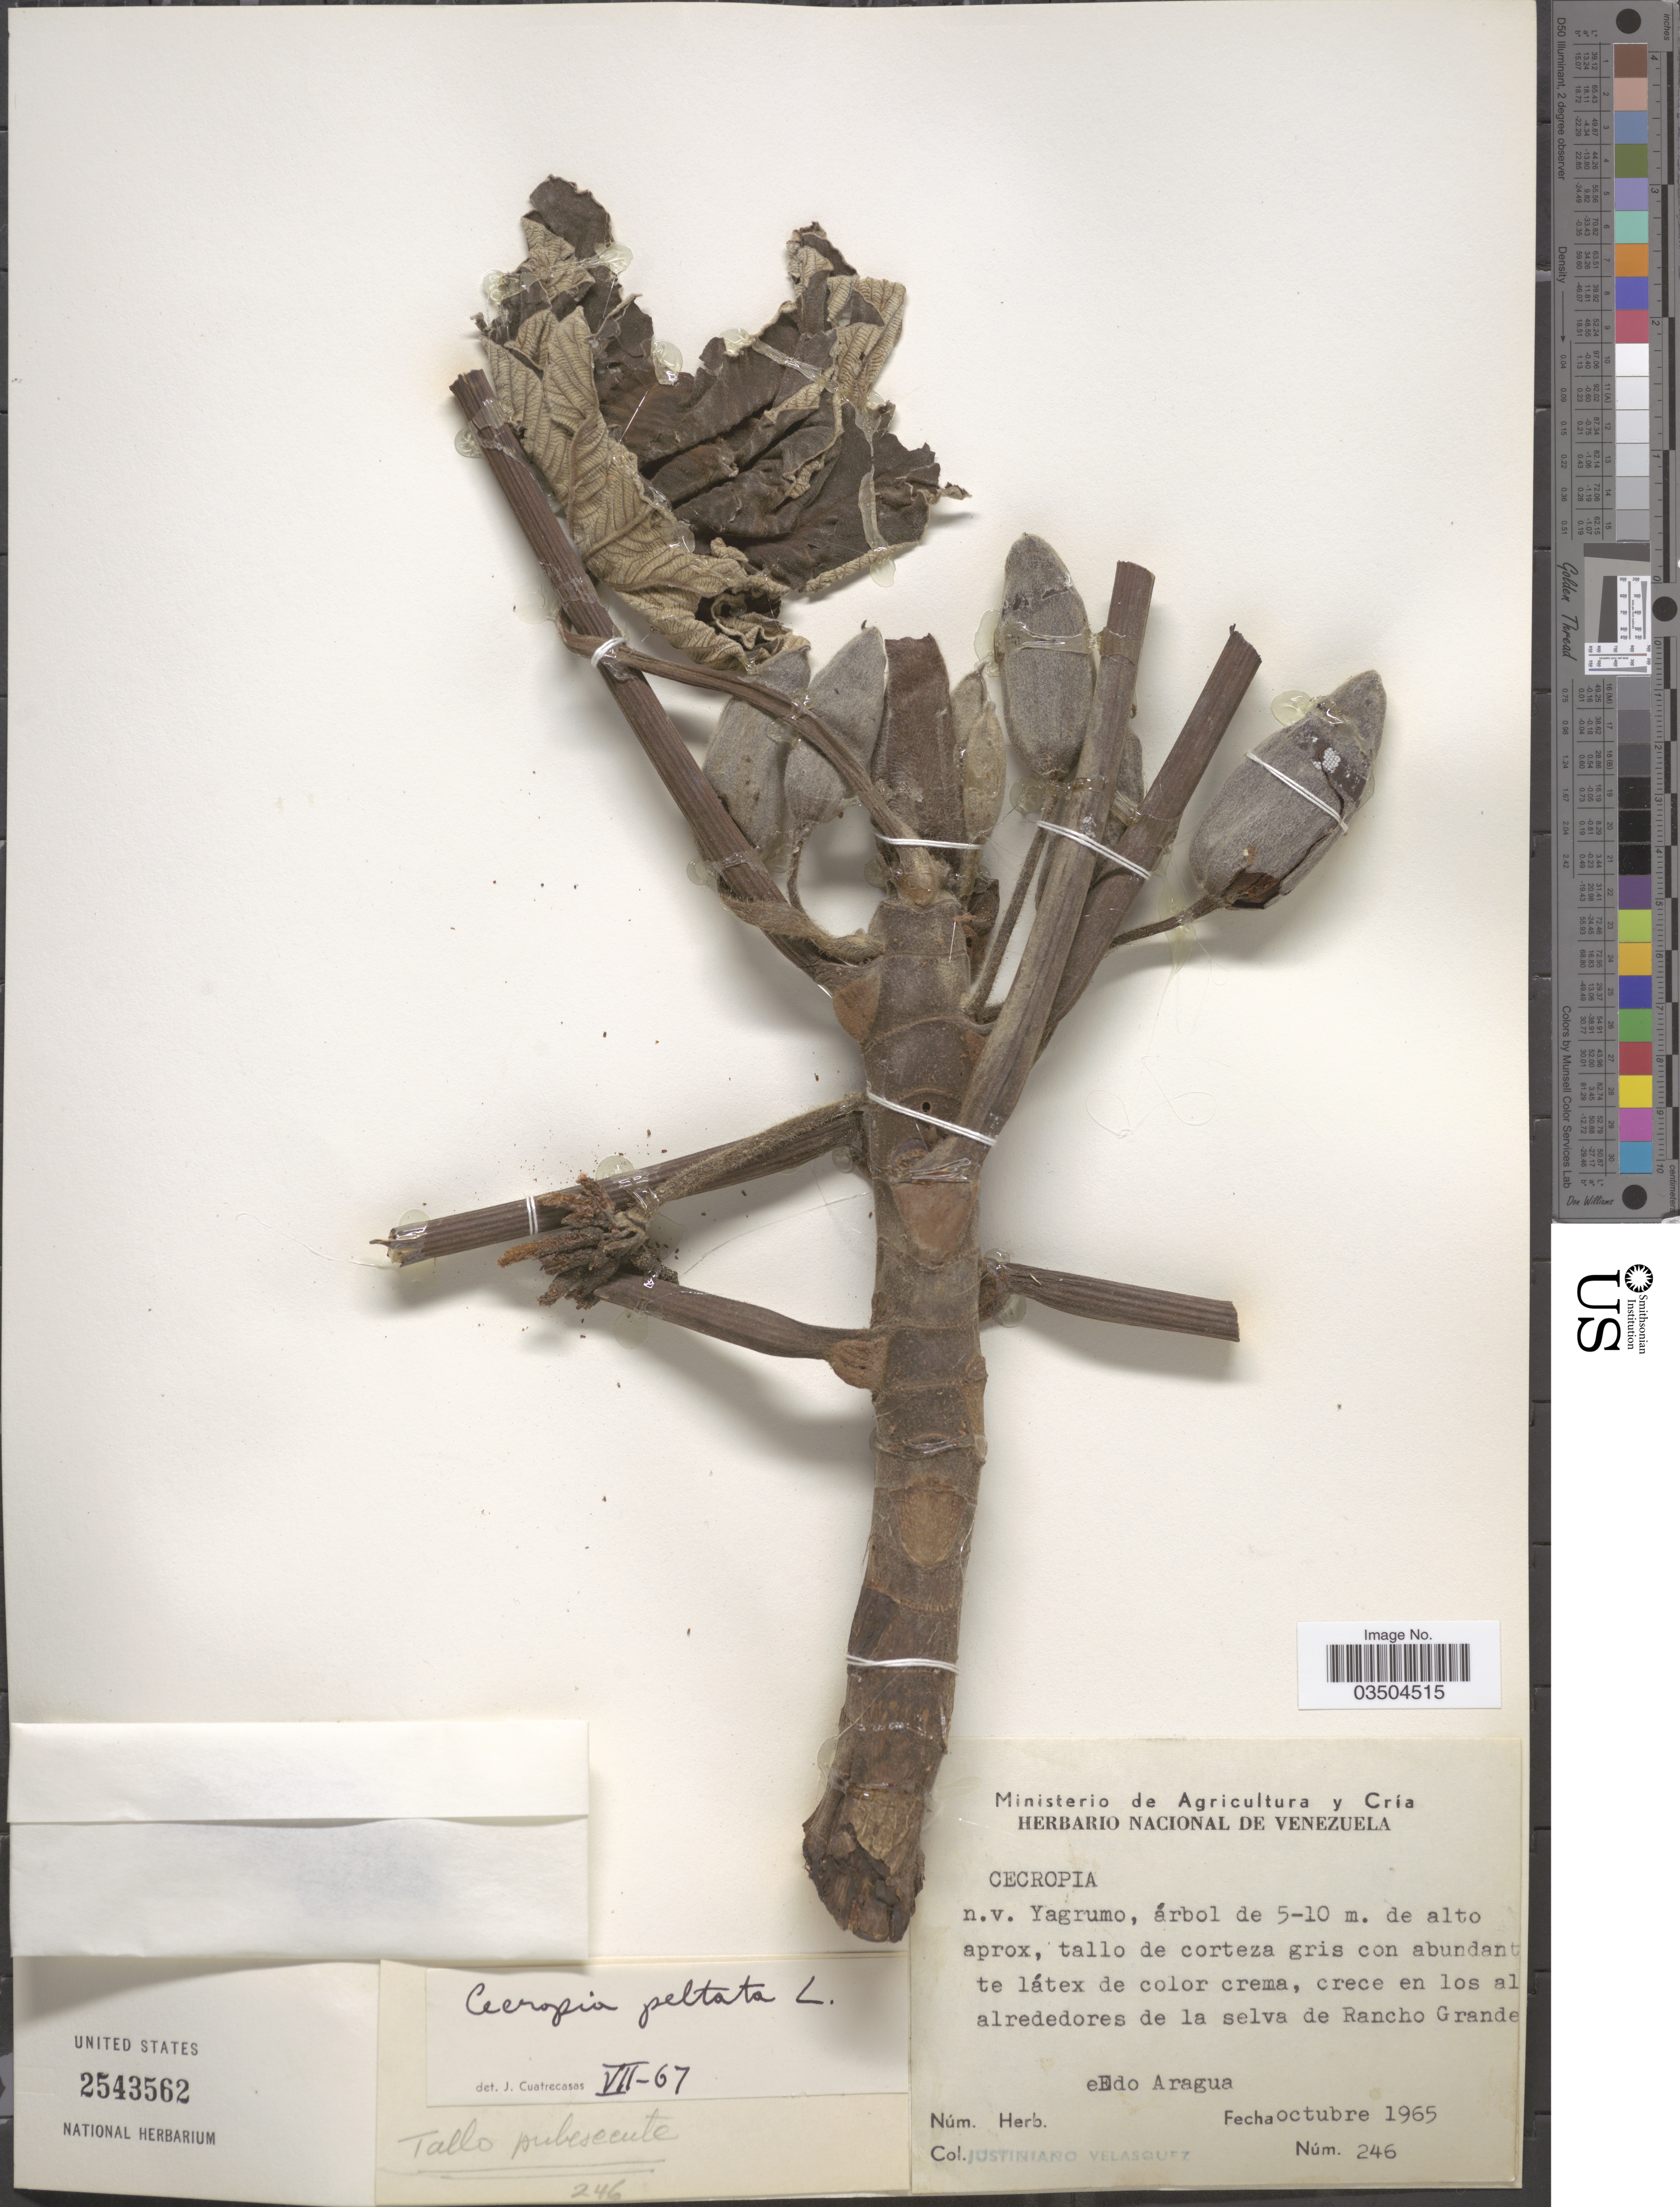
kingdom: Plantae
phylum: Tracheophyta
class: Magnoliopsida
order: Rosales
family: Urticaceae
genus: Cecropia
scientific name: Cecropia peltata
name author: L.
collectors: J. Velasquez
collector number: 246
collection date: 1965-10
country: Venezuela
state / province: Aragua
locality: Crece en los al alrededores de la selva de Rancho Grande.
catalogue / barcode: US 2543562